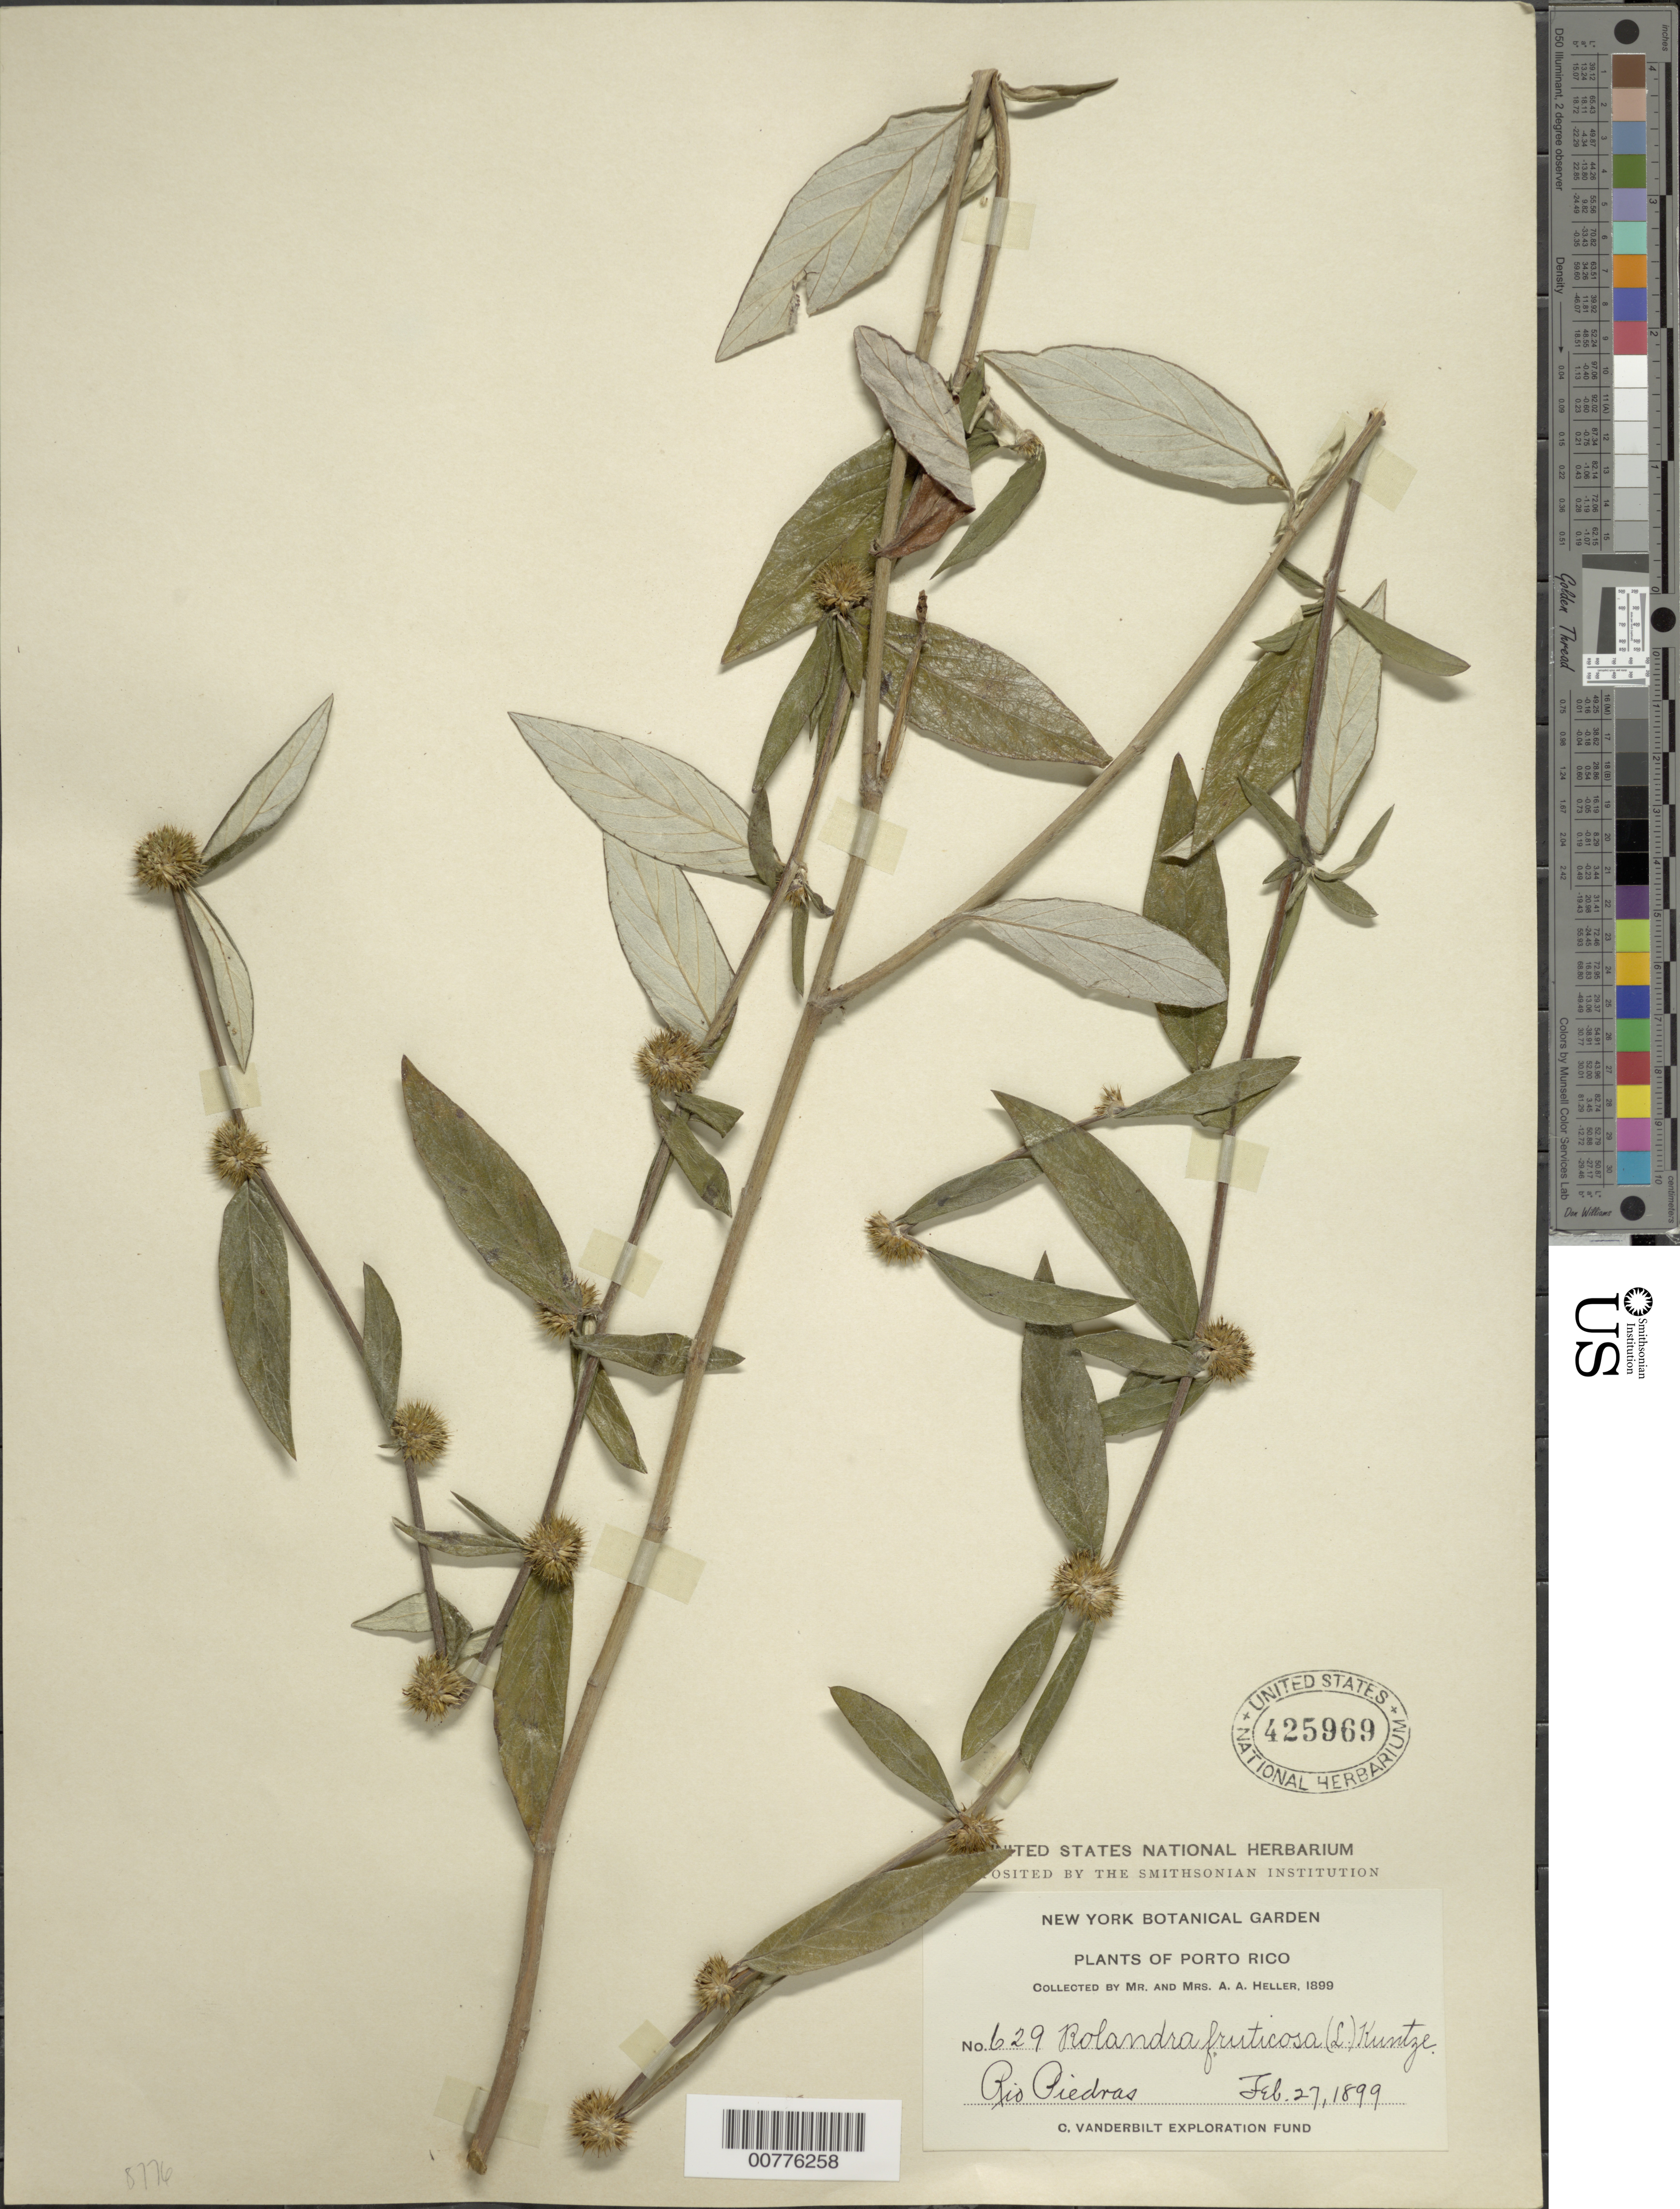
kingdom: Plantae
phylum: Tracheophyta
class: Magnoliopsida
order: Asterales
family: Asteraceae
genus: Rolandra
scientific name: Rolandra fruticosa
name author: (L.) Kuntze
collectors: A. A. Heller & E. G. Heller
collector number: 629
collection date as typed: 27 Feb 1899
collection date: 1899-02-27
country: Puerto Rico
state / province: San Juan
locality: Río Piedras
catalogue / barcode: US 425969